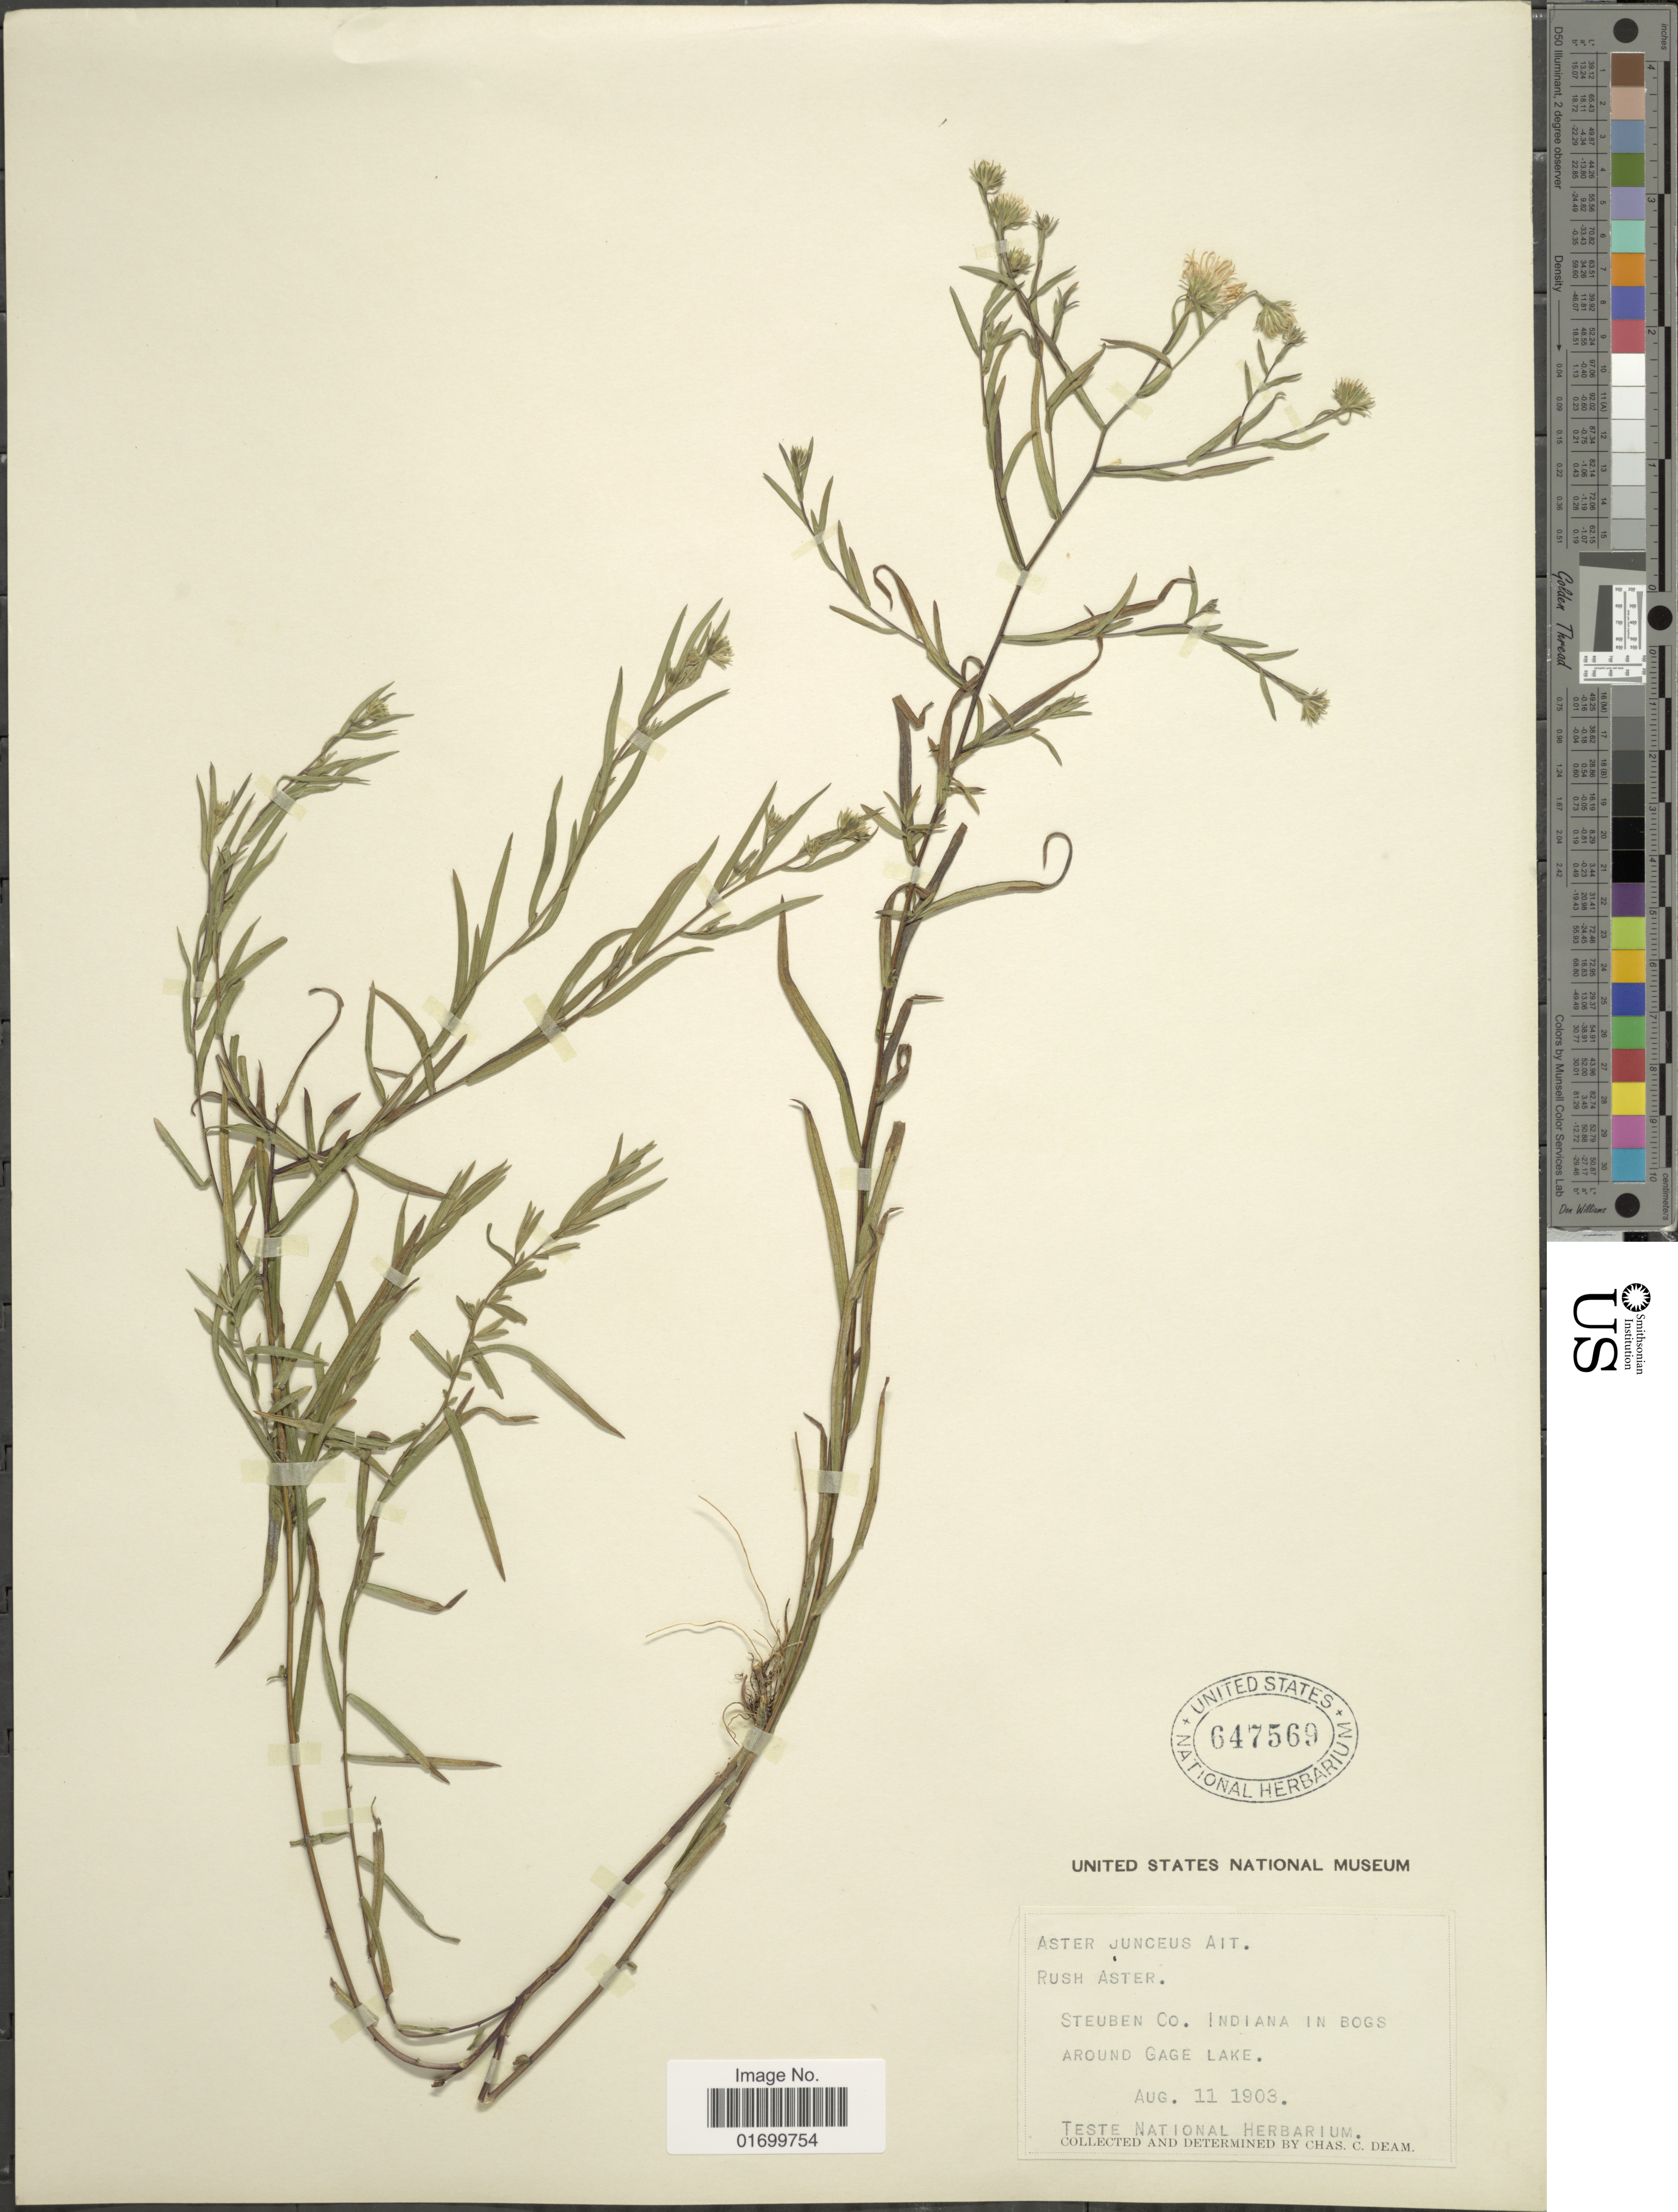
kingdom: Plantae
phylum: Tracheophyta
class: Magnoliopsida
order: Asterales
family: Asteraceae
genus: Symphyotrichum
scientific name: Symphyotrichum boreale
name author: (Torr. & A. Gray) Á. Löve & D. Löve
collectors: C. C. Deam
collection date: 1903-08-11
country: United States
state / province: Indiana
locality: Steuben Co. Indiana in Bogs Around Gage Lake.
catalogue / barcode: US 647569